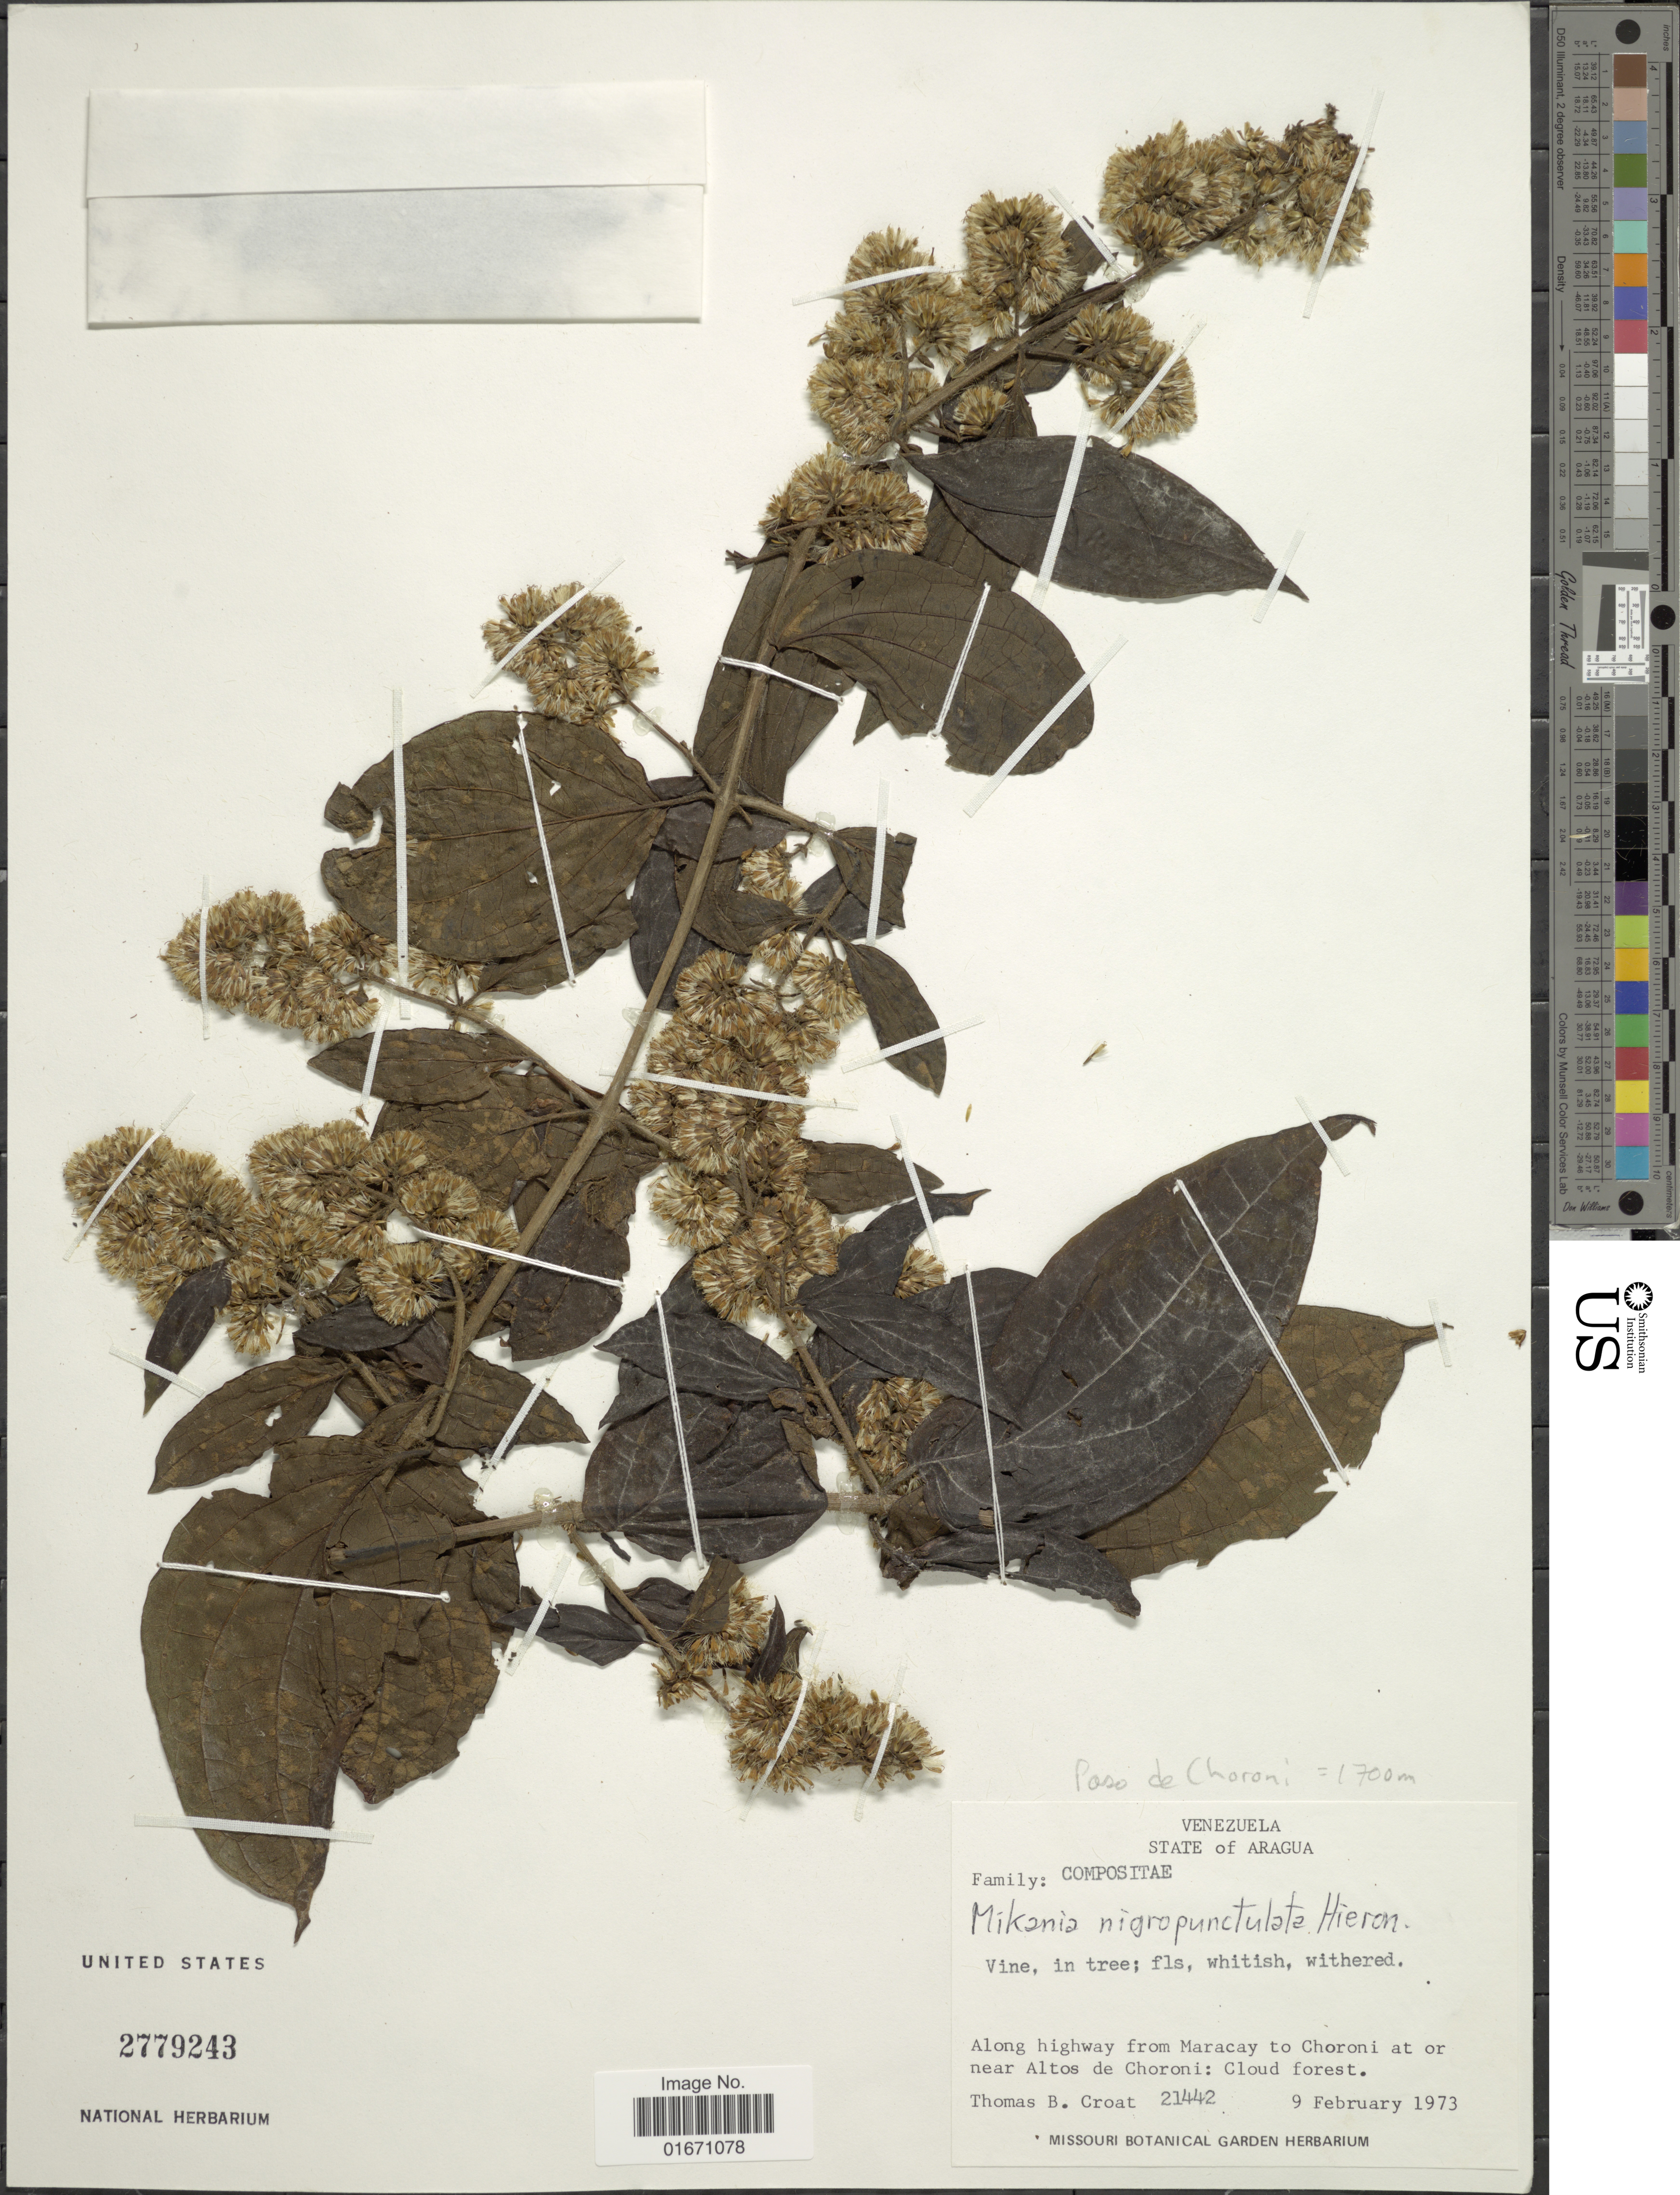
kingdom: Plantae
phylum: Tracheophyta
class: Magnoliopsida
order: Asterales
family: Asteraceae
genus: Mikania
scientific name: Mikania nigropunctulata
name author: Hieron.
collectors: T. B. Croat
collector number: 21442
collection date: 1973-02-09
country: Venezuela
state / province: Aragua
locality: Along highway from Maracay to Choroni at or near Altos de Choroni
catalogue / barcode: US 2779243